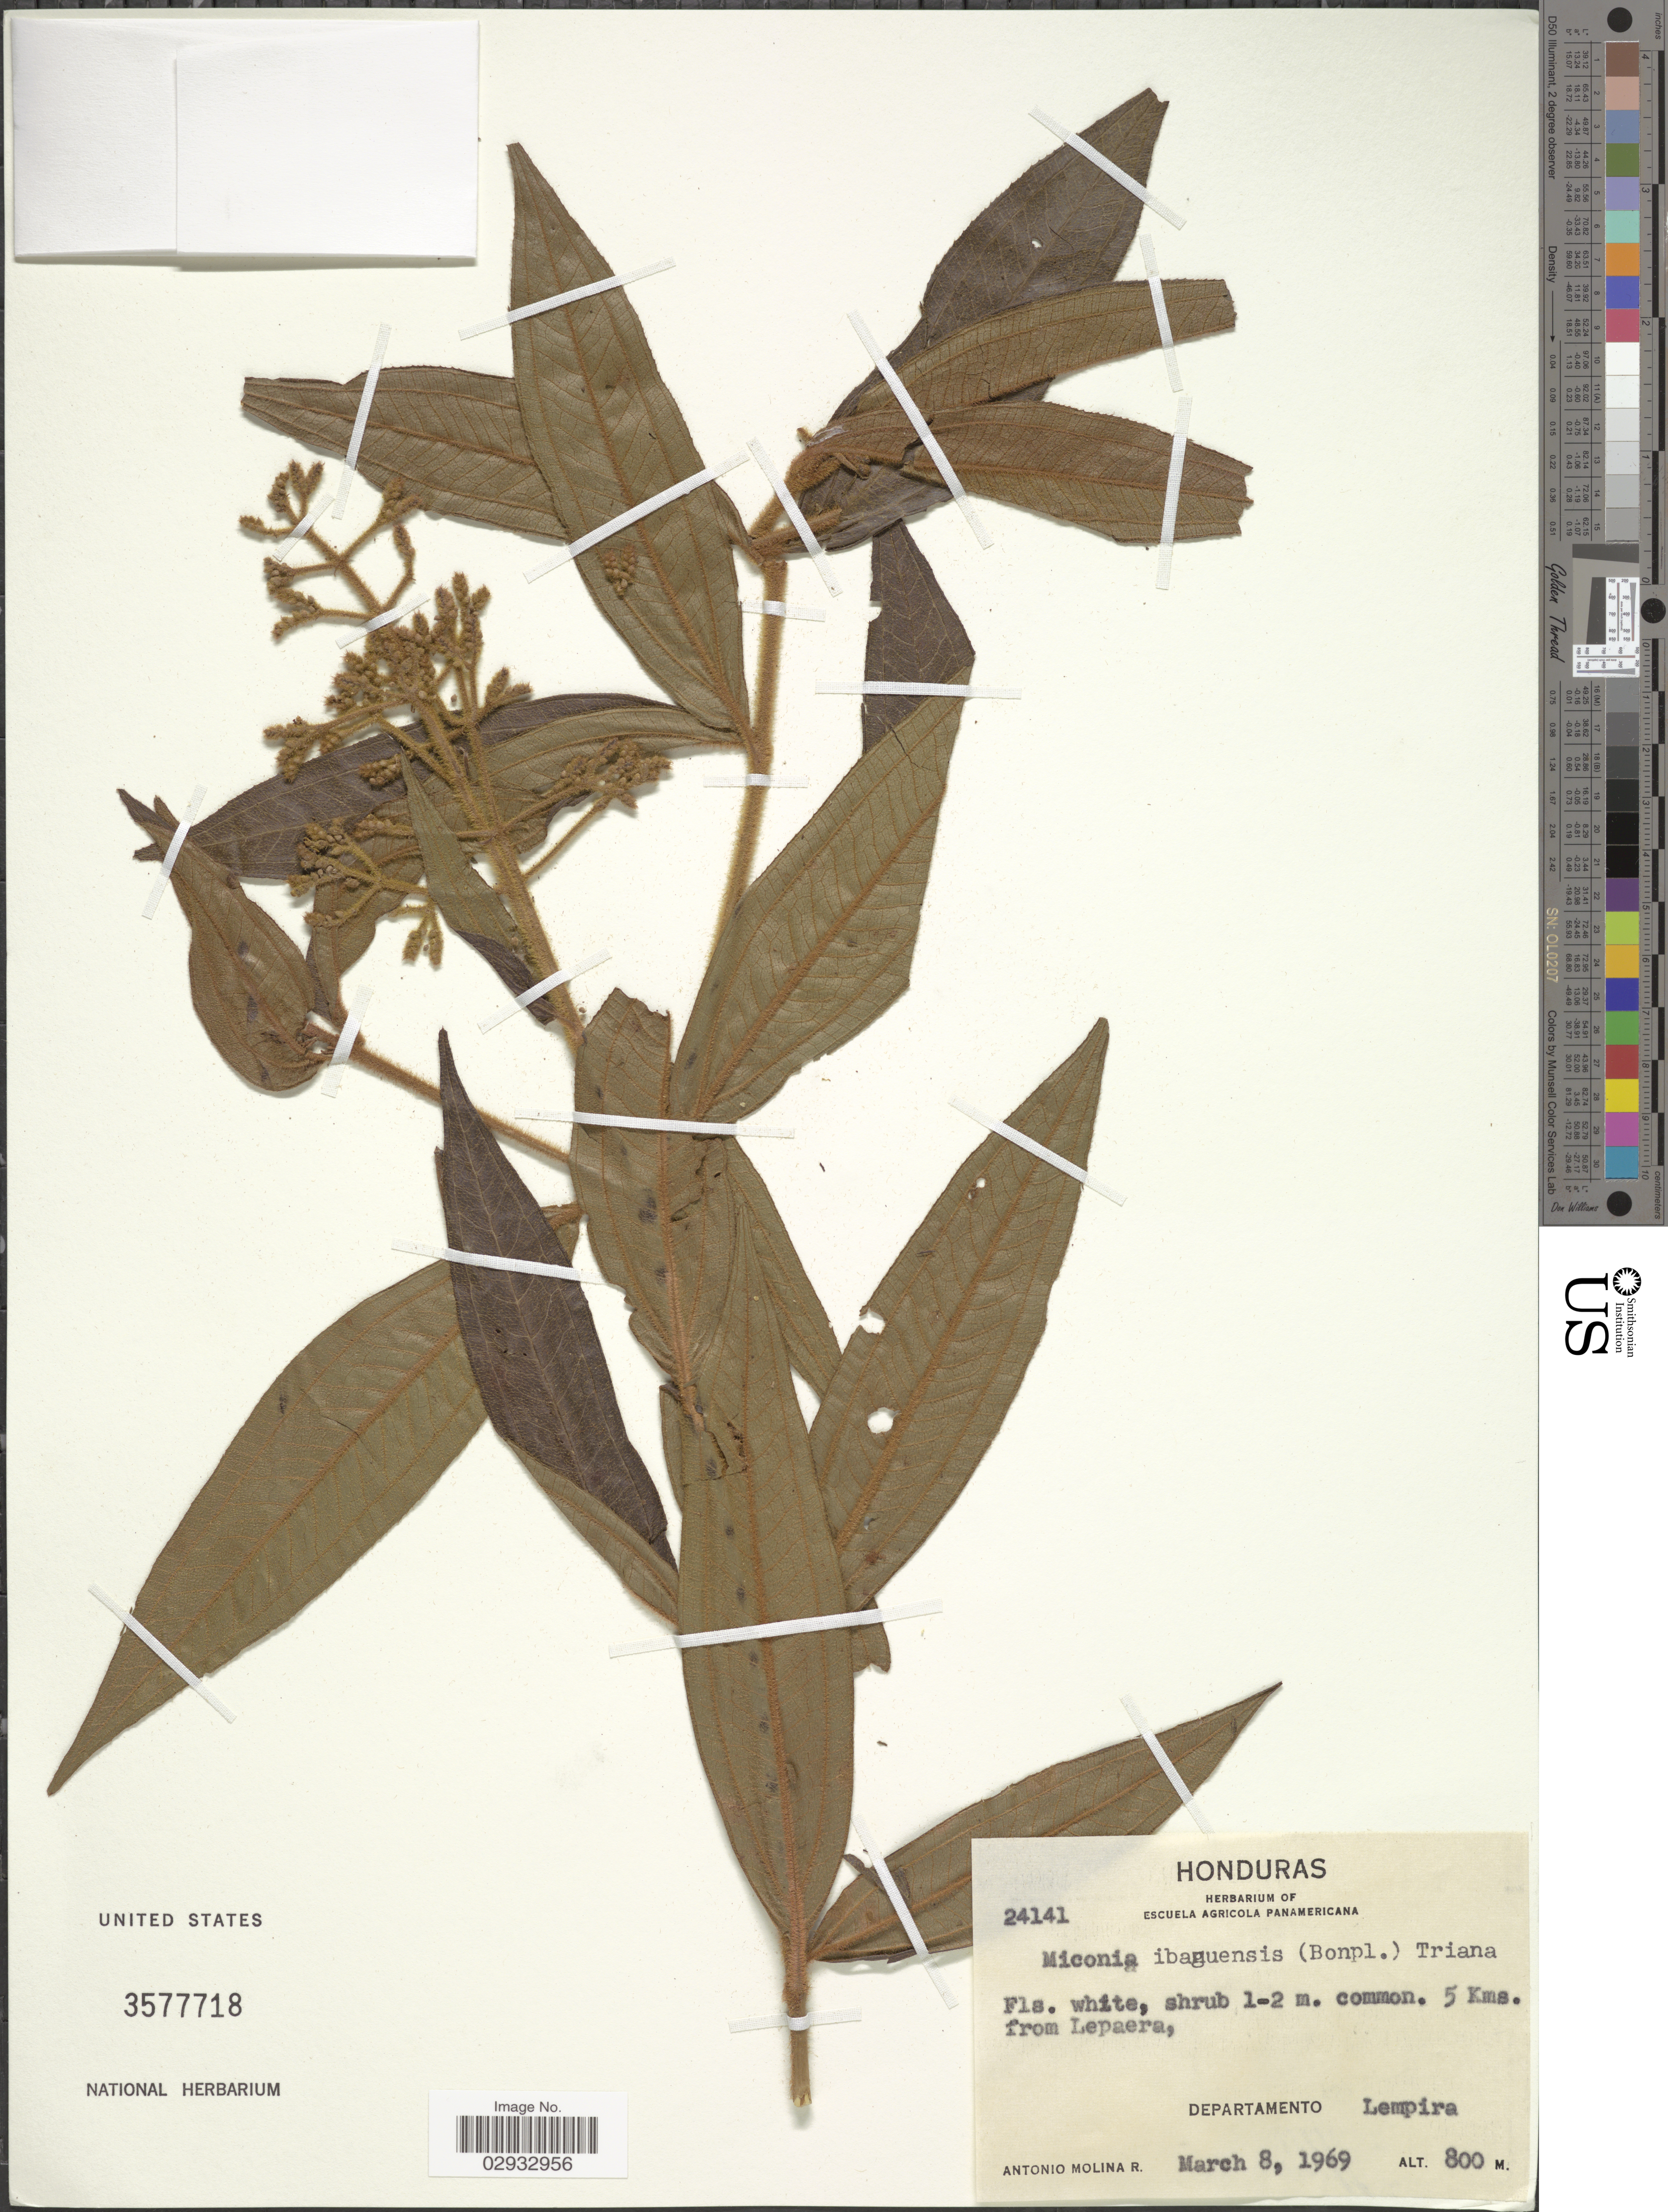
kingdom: Plantae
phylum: Tracheophyta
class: Magnoliopsida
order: Myrtales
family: Melastomataceae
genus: Miconia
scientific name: Miconia ibaguensis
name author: (Bonpl.) Triana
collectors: A. Molina R.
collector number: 24141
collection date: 1969-03-08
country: Honduras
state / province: Lempira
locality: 5 Kms. from Lepaera, Departamento Lempira.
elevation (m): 800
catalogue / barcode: US 3577718